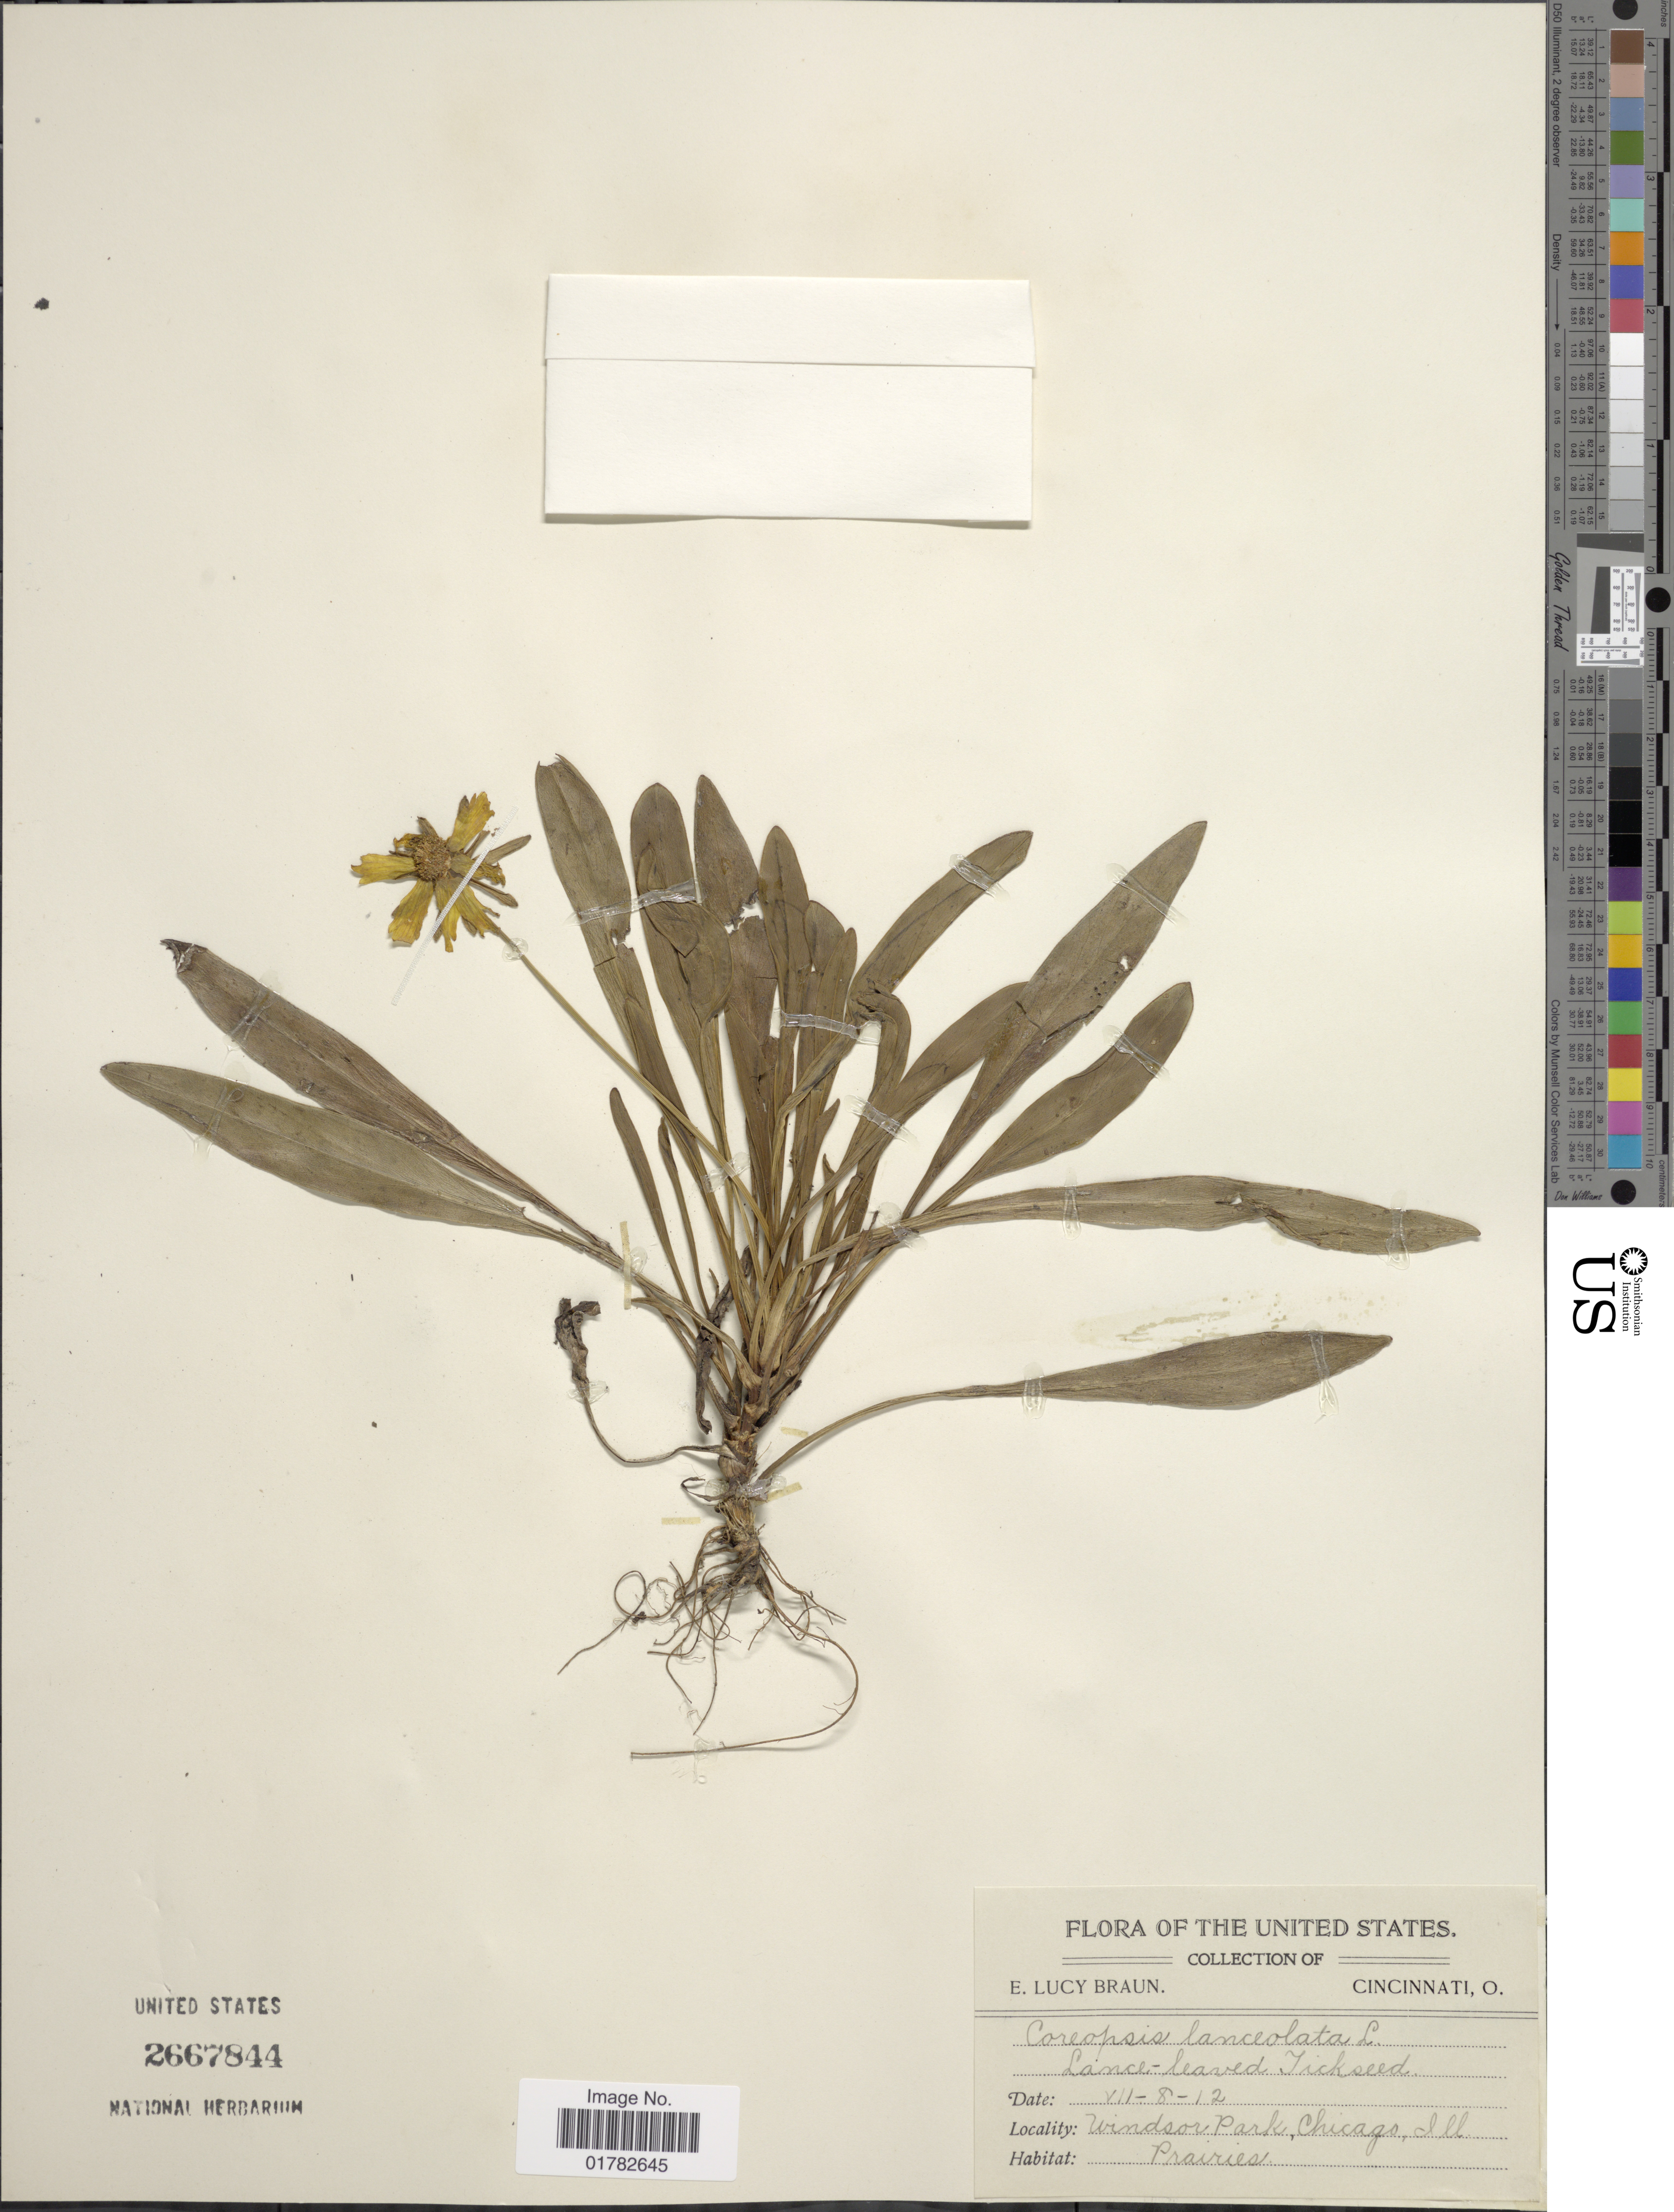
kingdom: Plantae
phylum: Tracheophyta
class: Magnoliopsida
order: Asterales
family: Asteraceae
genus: Coreopsis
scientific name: Coreopsis lanceolata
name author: L.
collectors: E. L. Braun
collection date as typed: Transcribed d/m/y: 8/7/12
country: United States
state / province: Illinois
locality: Windsor Park, Chicago, Prairies, Cincinnati O.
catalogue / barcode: US 2667844